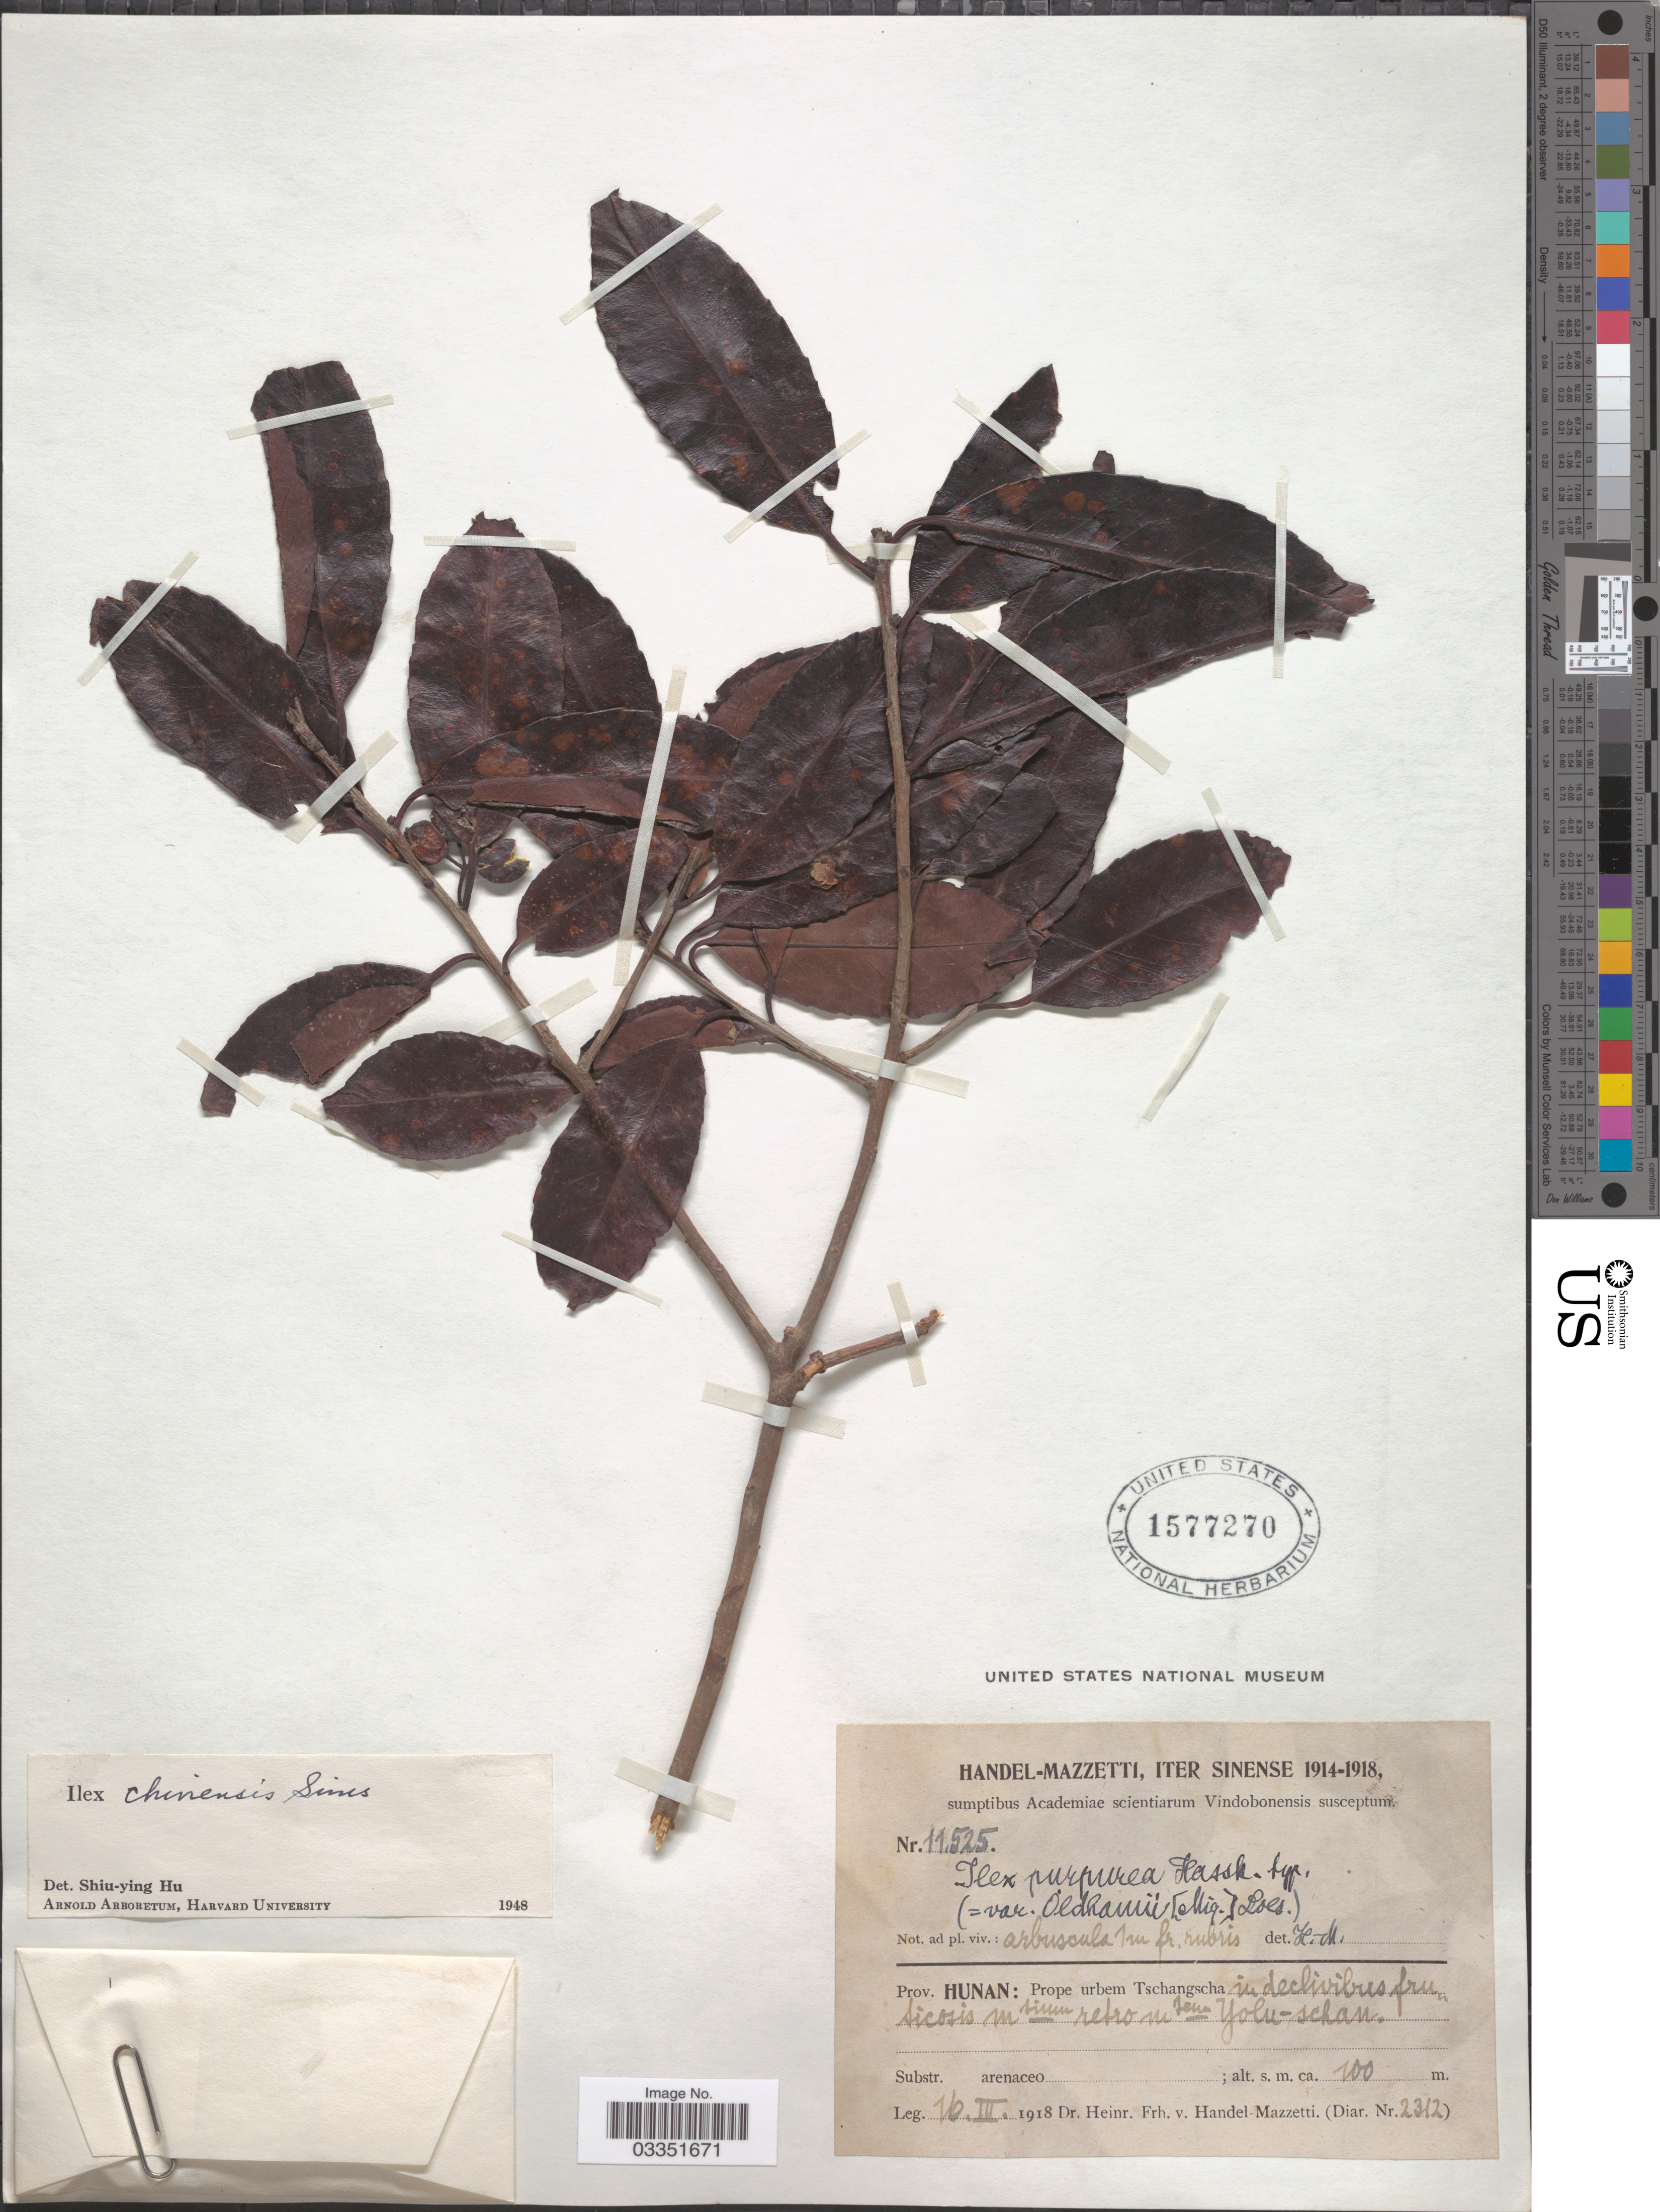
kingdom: Plantae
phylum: Tracheophyta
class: Magnoliopsida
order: Aquifoliales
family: Aquifoliaceae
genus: Ilex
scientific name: Ilex chinensis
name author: Sims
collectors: H. Handel-Mazzetti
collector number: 11525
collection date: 1918-03-16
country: China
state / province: Hunan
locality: Prope urbem Tschangscha in declivibus fru [interpreted] sicosis msium [interpreted] retro mses [interpreted] Yolu-schan.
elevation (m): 100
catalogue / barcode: US 1577270